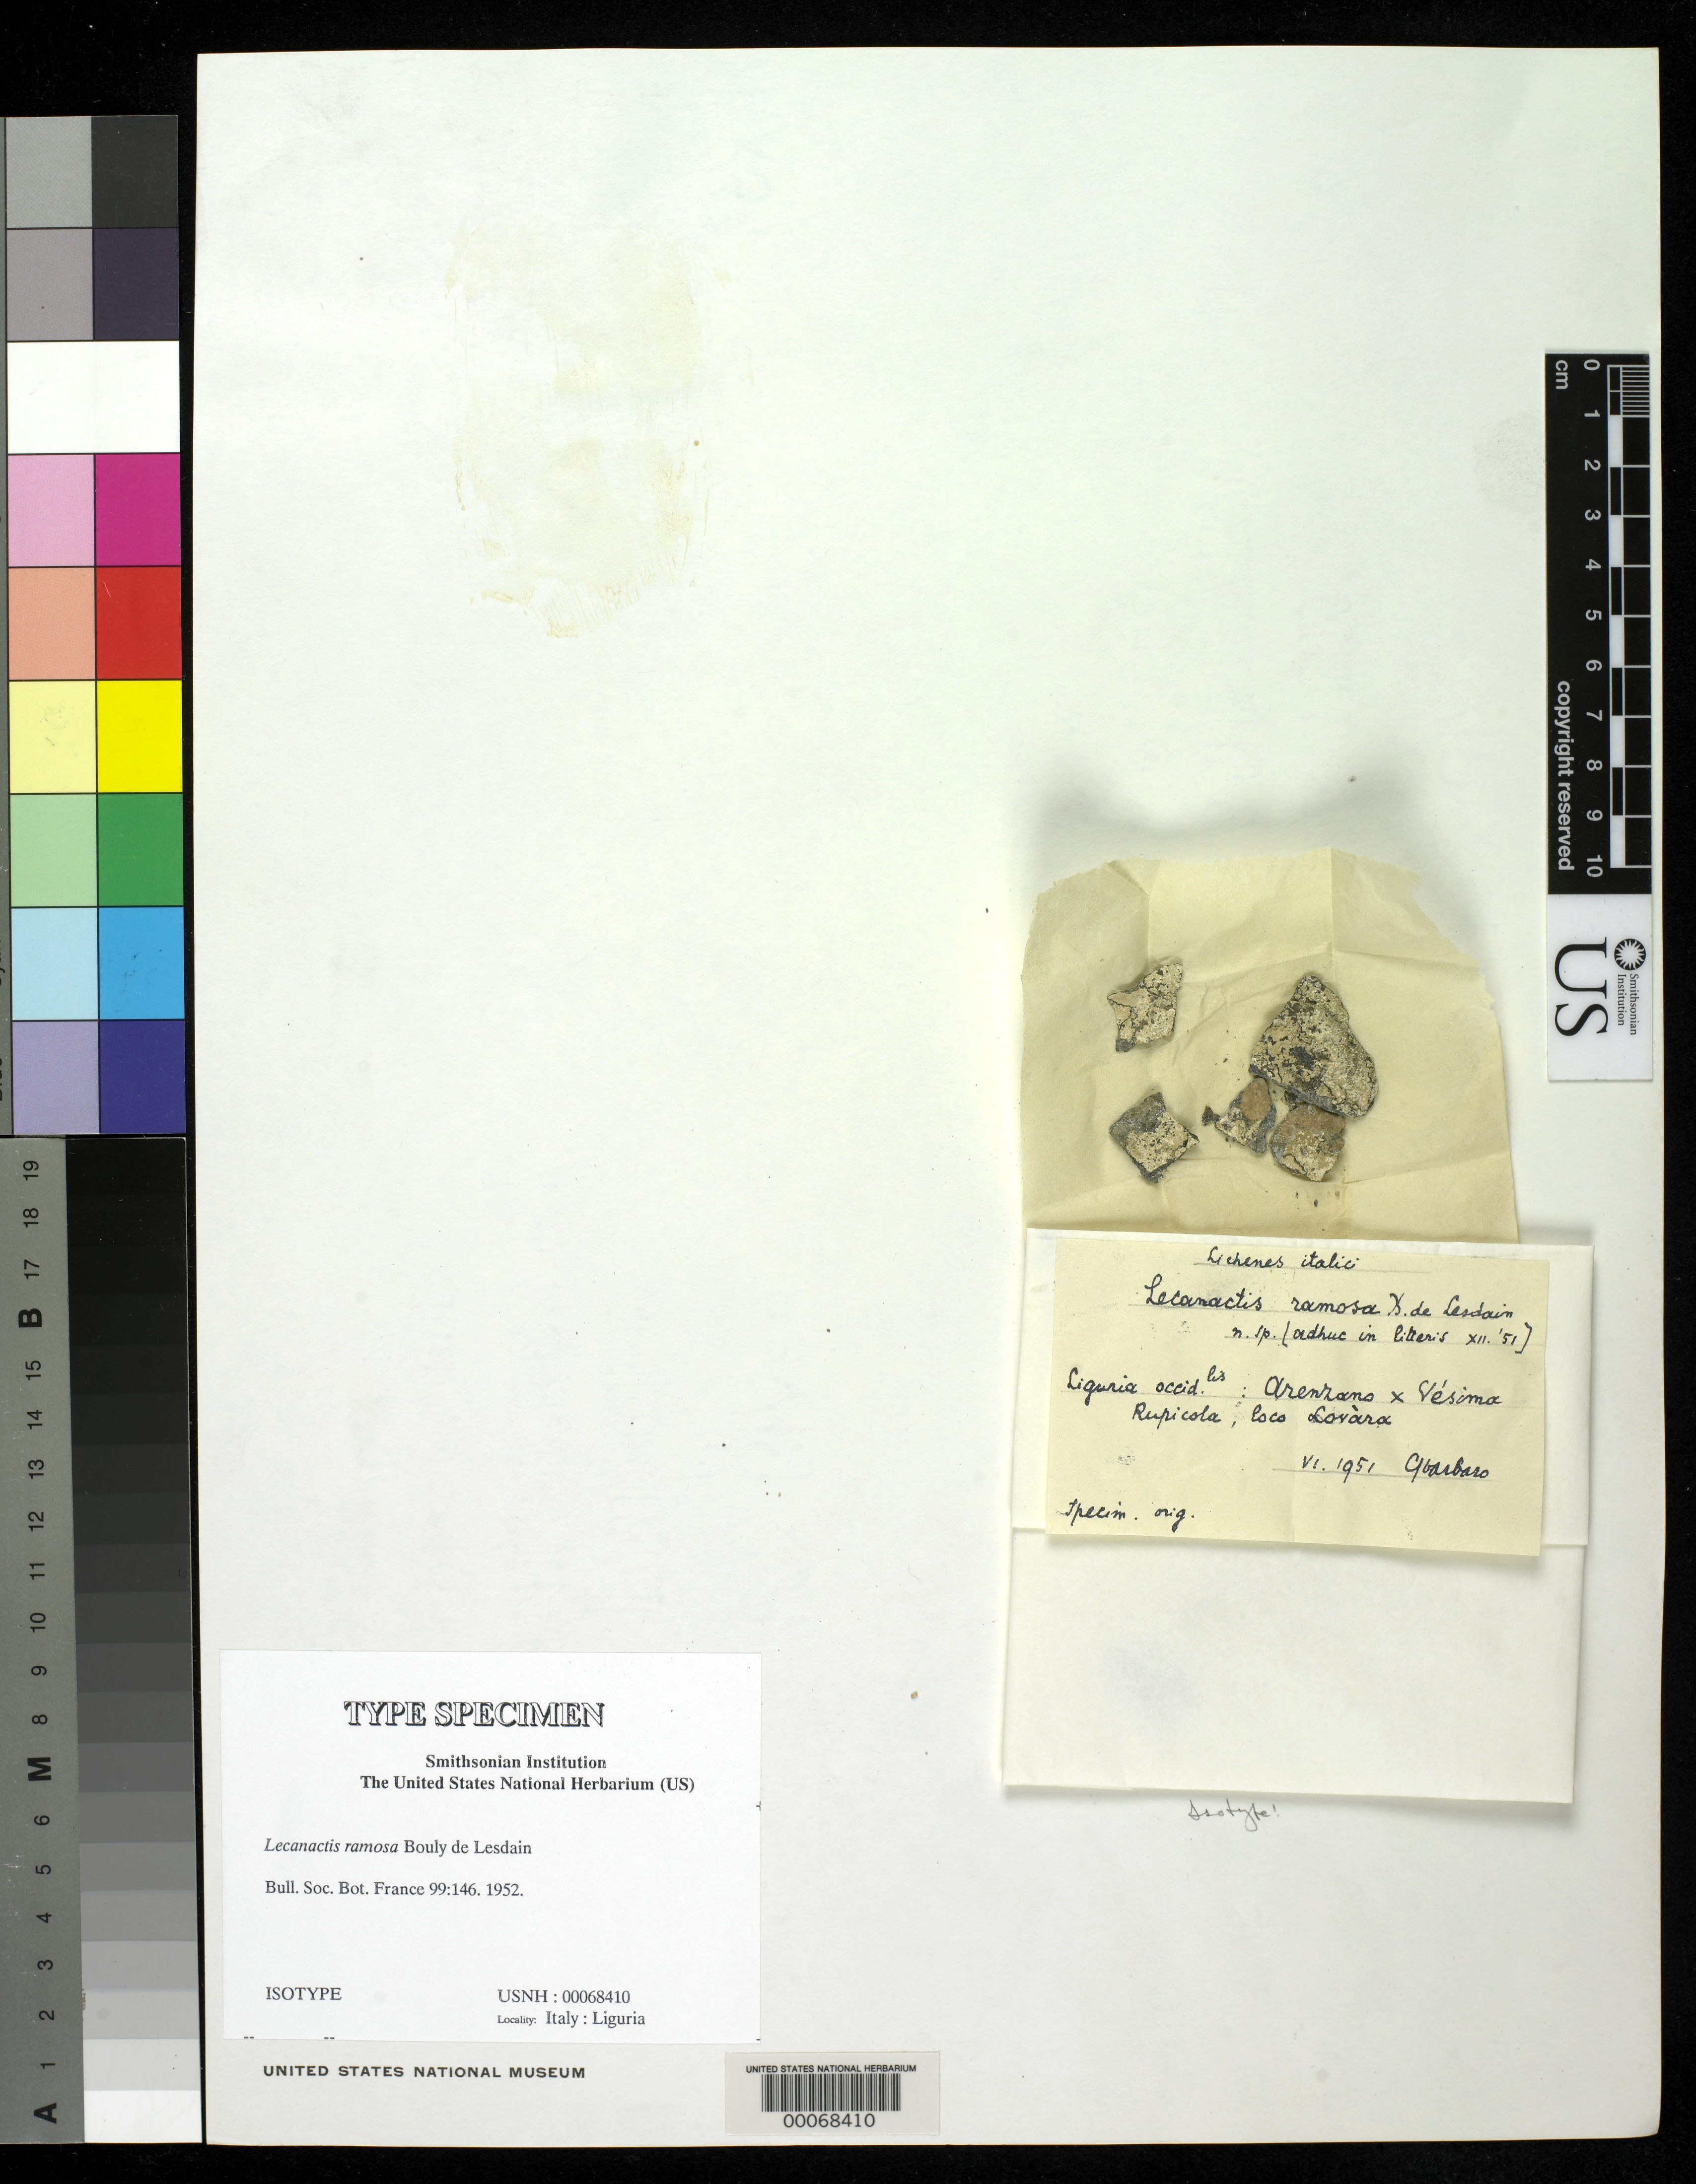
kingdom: Fungi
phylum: Ascomycota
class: Arthoniomycetes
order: Arthoniales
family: Roccellaceae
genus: Lecanactis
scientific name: Lecanactis ramosa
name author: B. de Lesd.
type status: Isotype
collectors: C. Sbarbaro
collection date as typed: Jun 1951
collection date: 1951-06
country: Italy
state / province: Liguria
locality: Rupicola, loco Lovara. [Rupicola, vicinity of Lovara.]